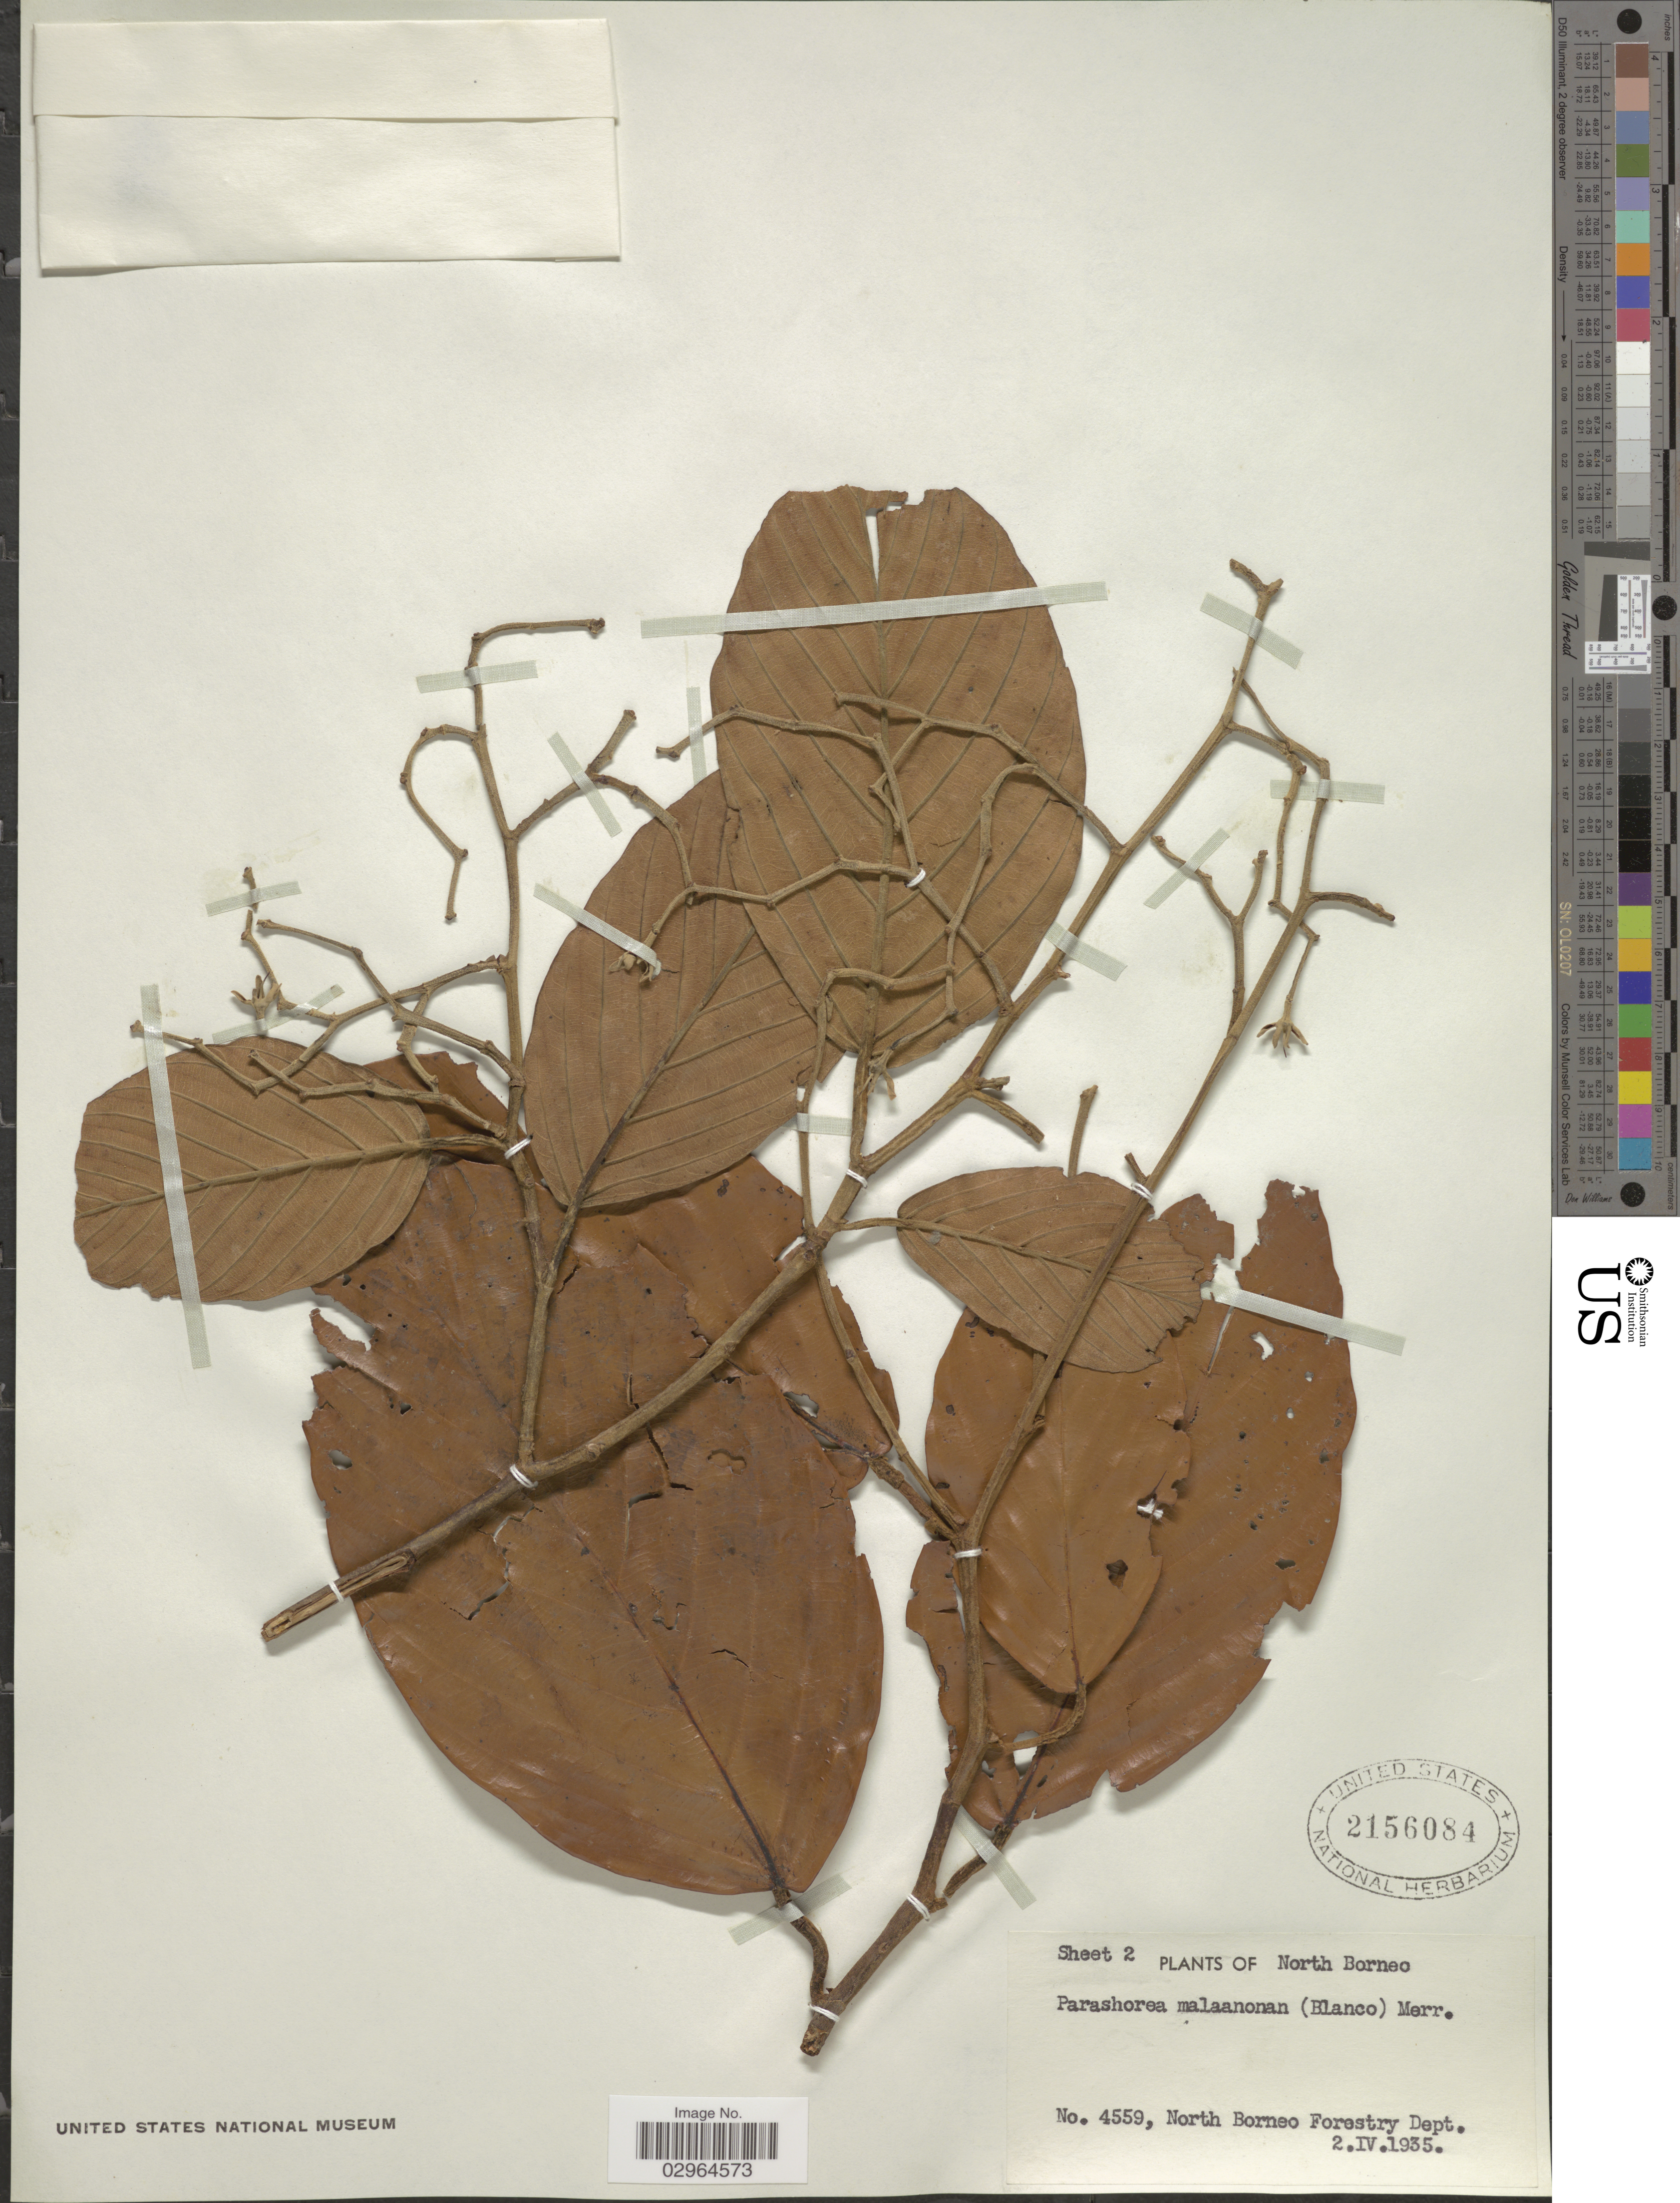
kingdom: Plantae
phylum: Tracheophyta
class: Magnoliopsida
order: Malvales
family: Dipterocarpaceae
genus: Parashorea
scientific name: Parashorea malaanonan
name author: (Blanco) Merr.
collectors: North Borneo Forestry Dept.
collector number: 4559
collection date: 1935-04-02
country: Malaysia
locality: North Borneo.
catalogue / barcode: US 2156084